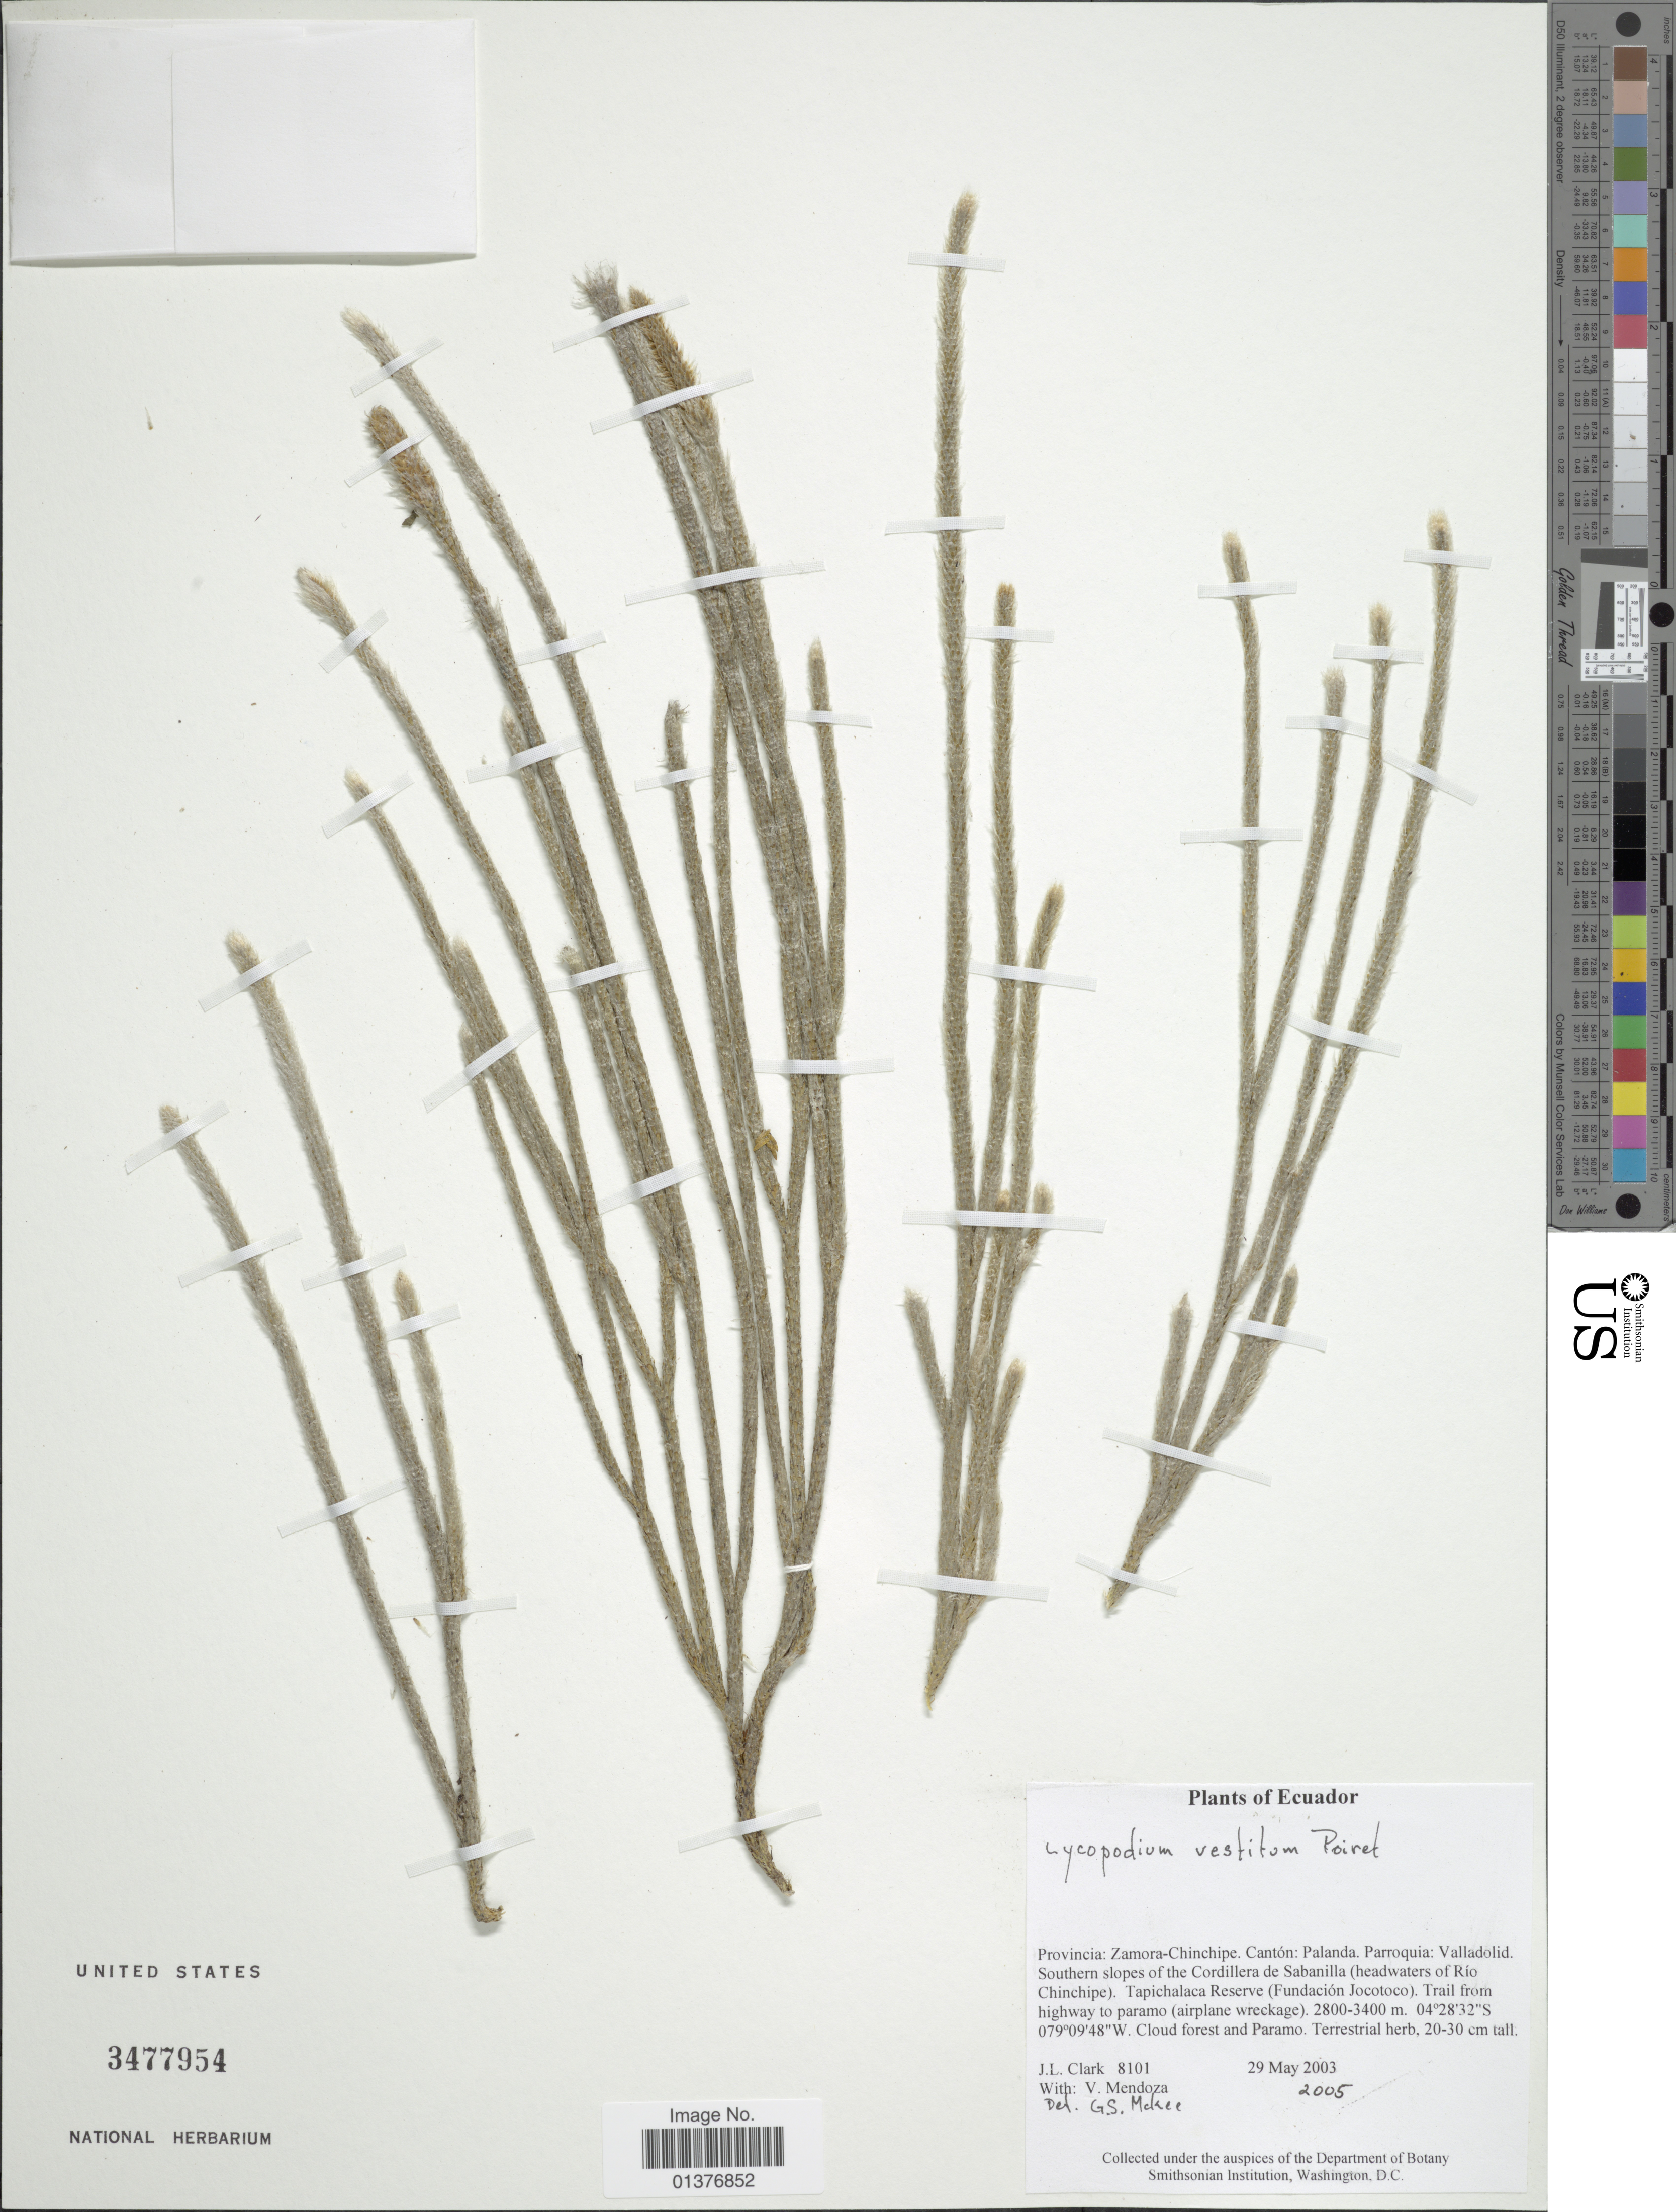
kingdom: Plantae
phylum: Tracheophyta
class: Lycopodiopsida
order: Lycopodiales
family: Lycopodiaceae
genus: Lycopodium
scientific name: Lycopodium vestitum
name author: Desv. ex Poir.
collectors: J. L. Clark & V. Mendoza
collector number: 8101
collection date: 2003-05-29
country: Ecuador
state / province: Zamora-Chinchipe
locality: Cantón: Palanda, Parroquia: Valladolid, Southern slopes of the Cordillera de Sabanilla(headwaters of Rio Chinchipe), Tapichalaca Reserve(Fundacion Jocotoco), trail from highway to paramo(airplane wreckage)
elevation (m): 2800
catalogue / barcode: US 3477954